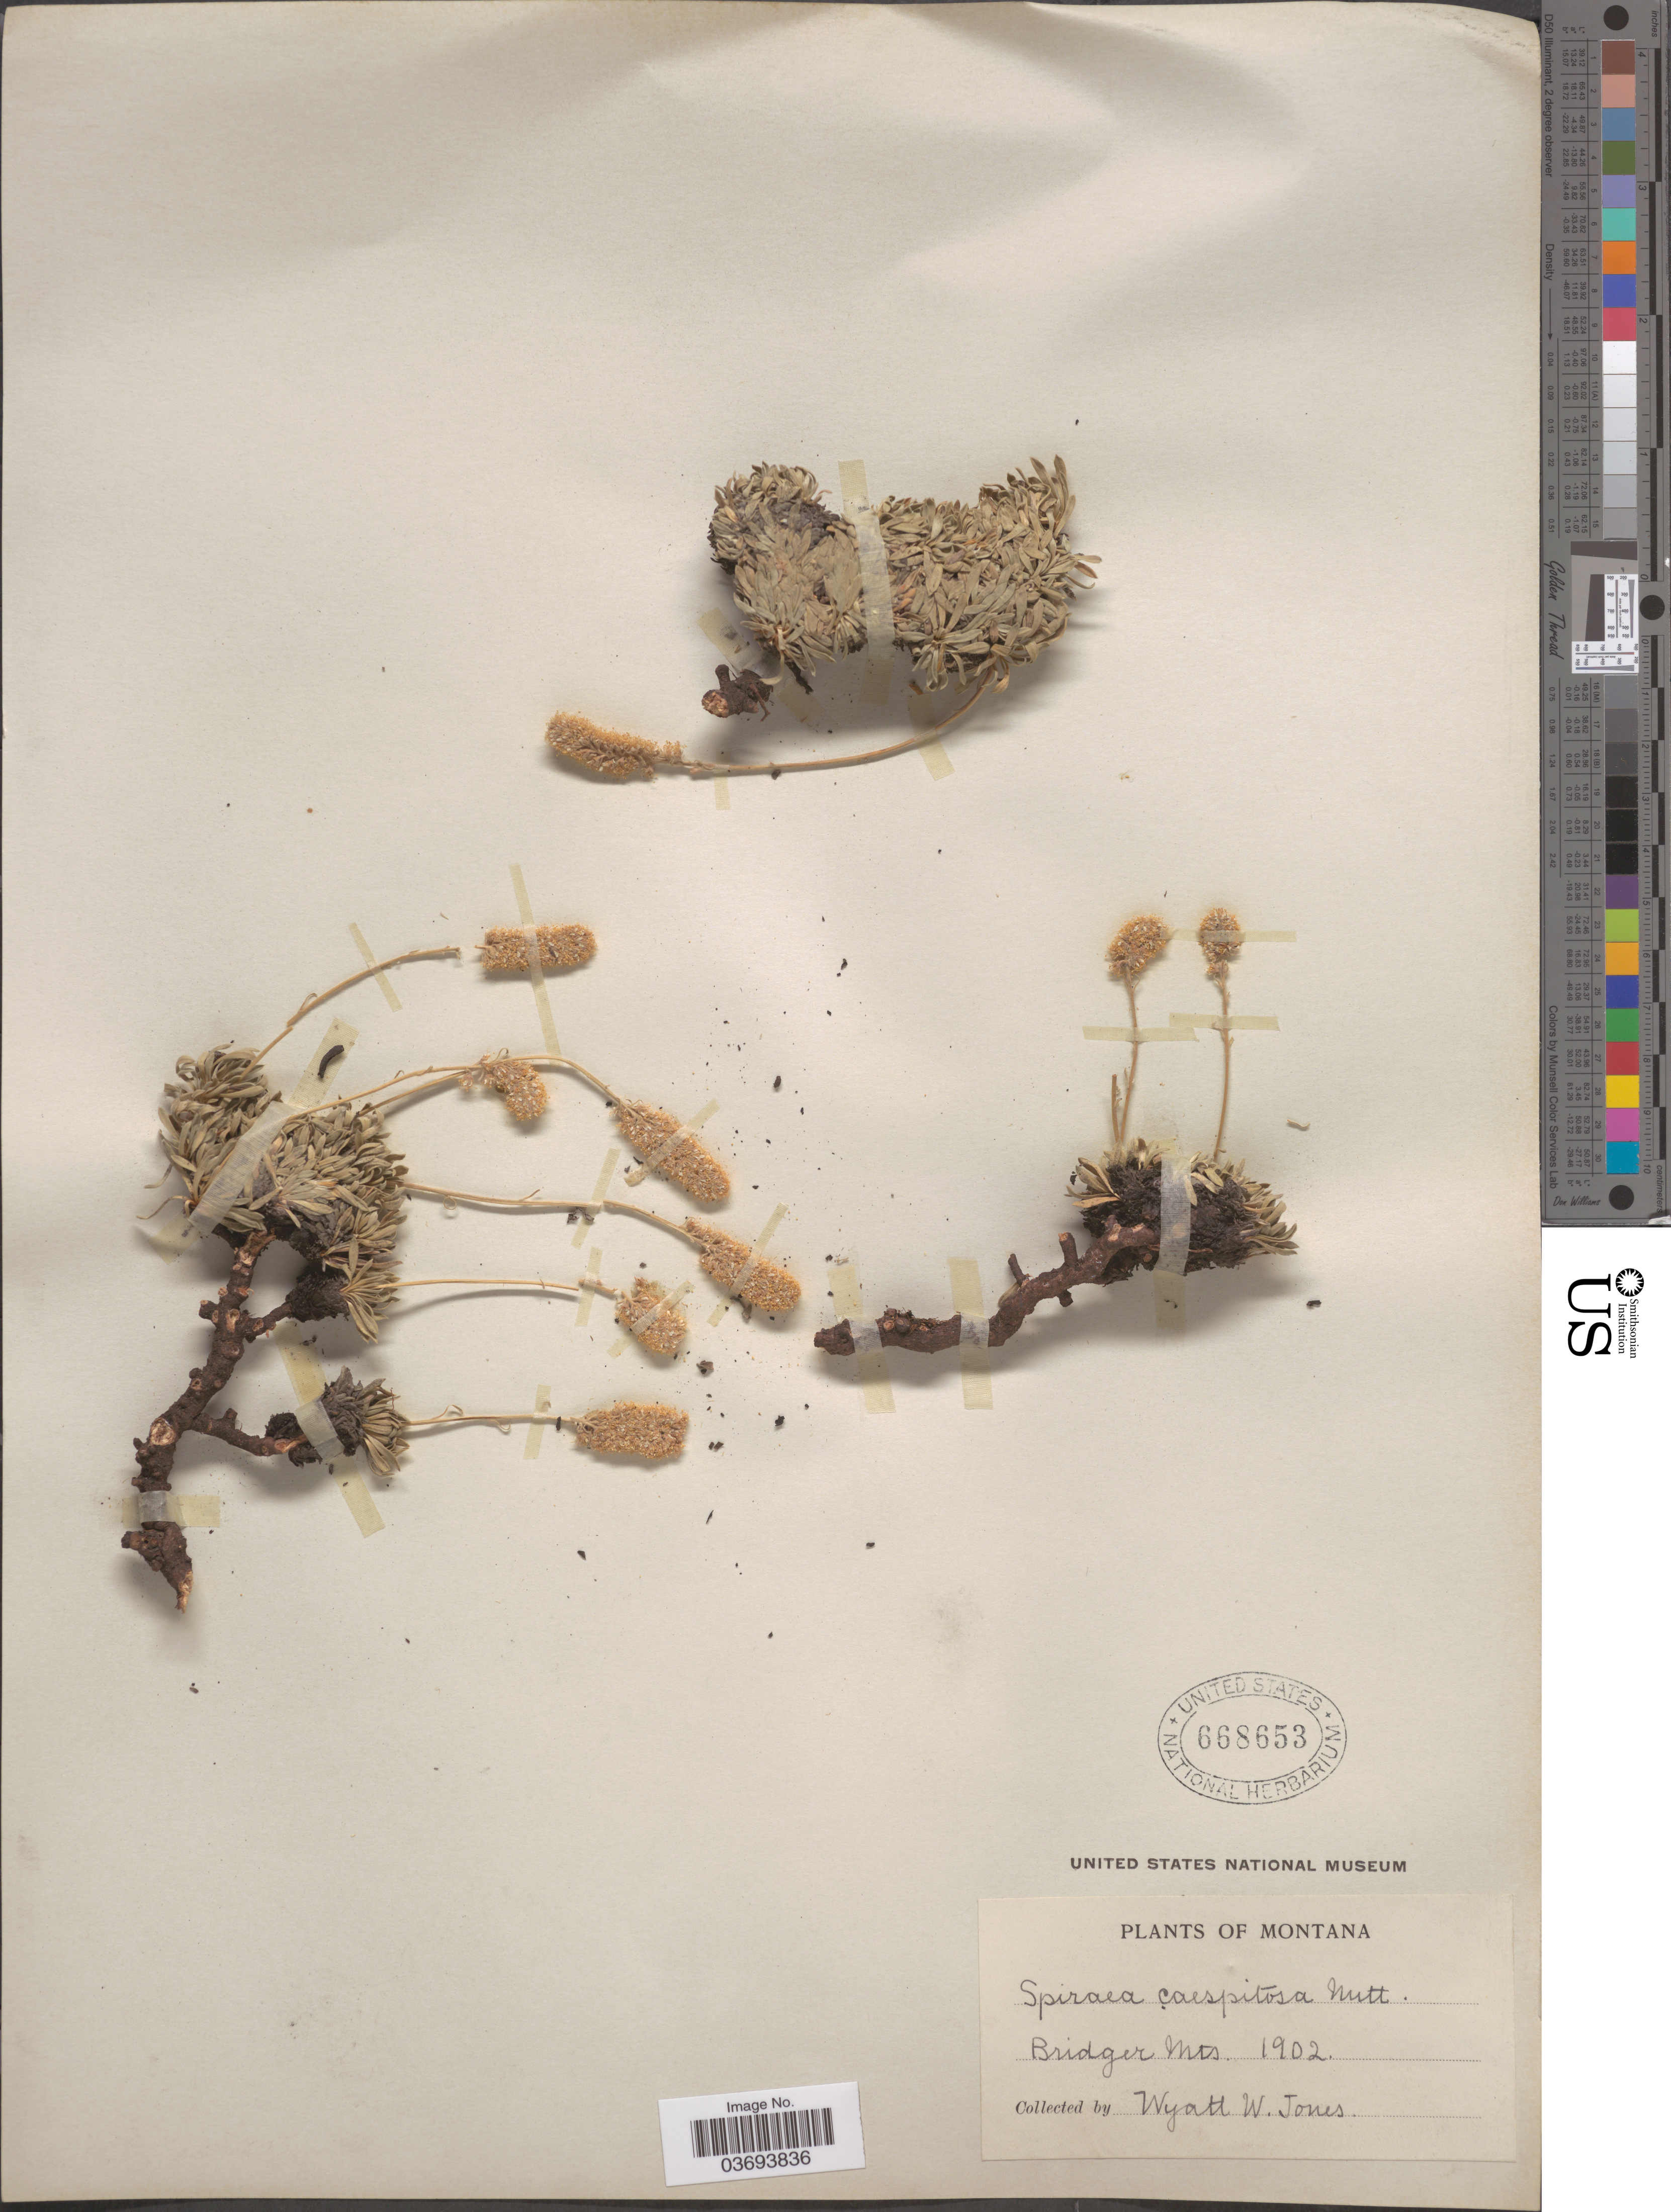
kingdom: Plantae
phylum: Tracheophyta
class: Magnoliopsida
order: Rosales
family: Rosaceae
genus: Petrophytum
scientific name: Petrophytum caespitosum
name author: (Nutt.) Rydb.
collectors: W. W. Jones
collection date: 1902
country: United States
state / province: Montana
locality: Bridger Mts.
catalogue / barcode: US 668653